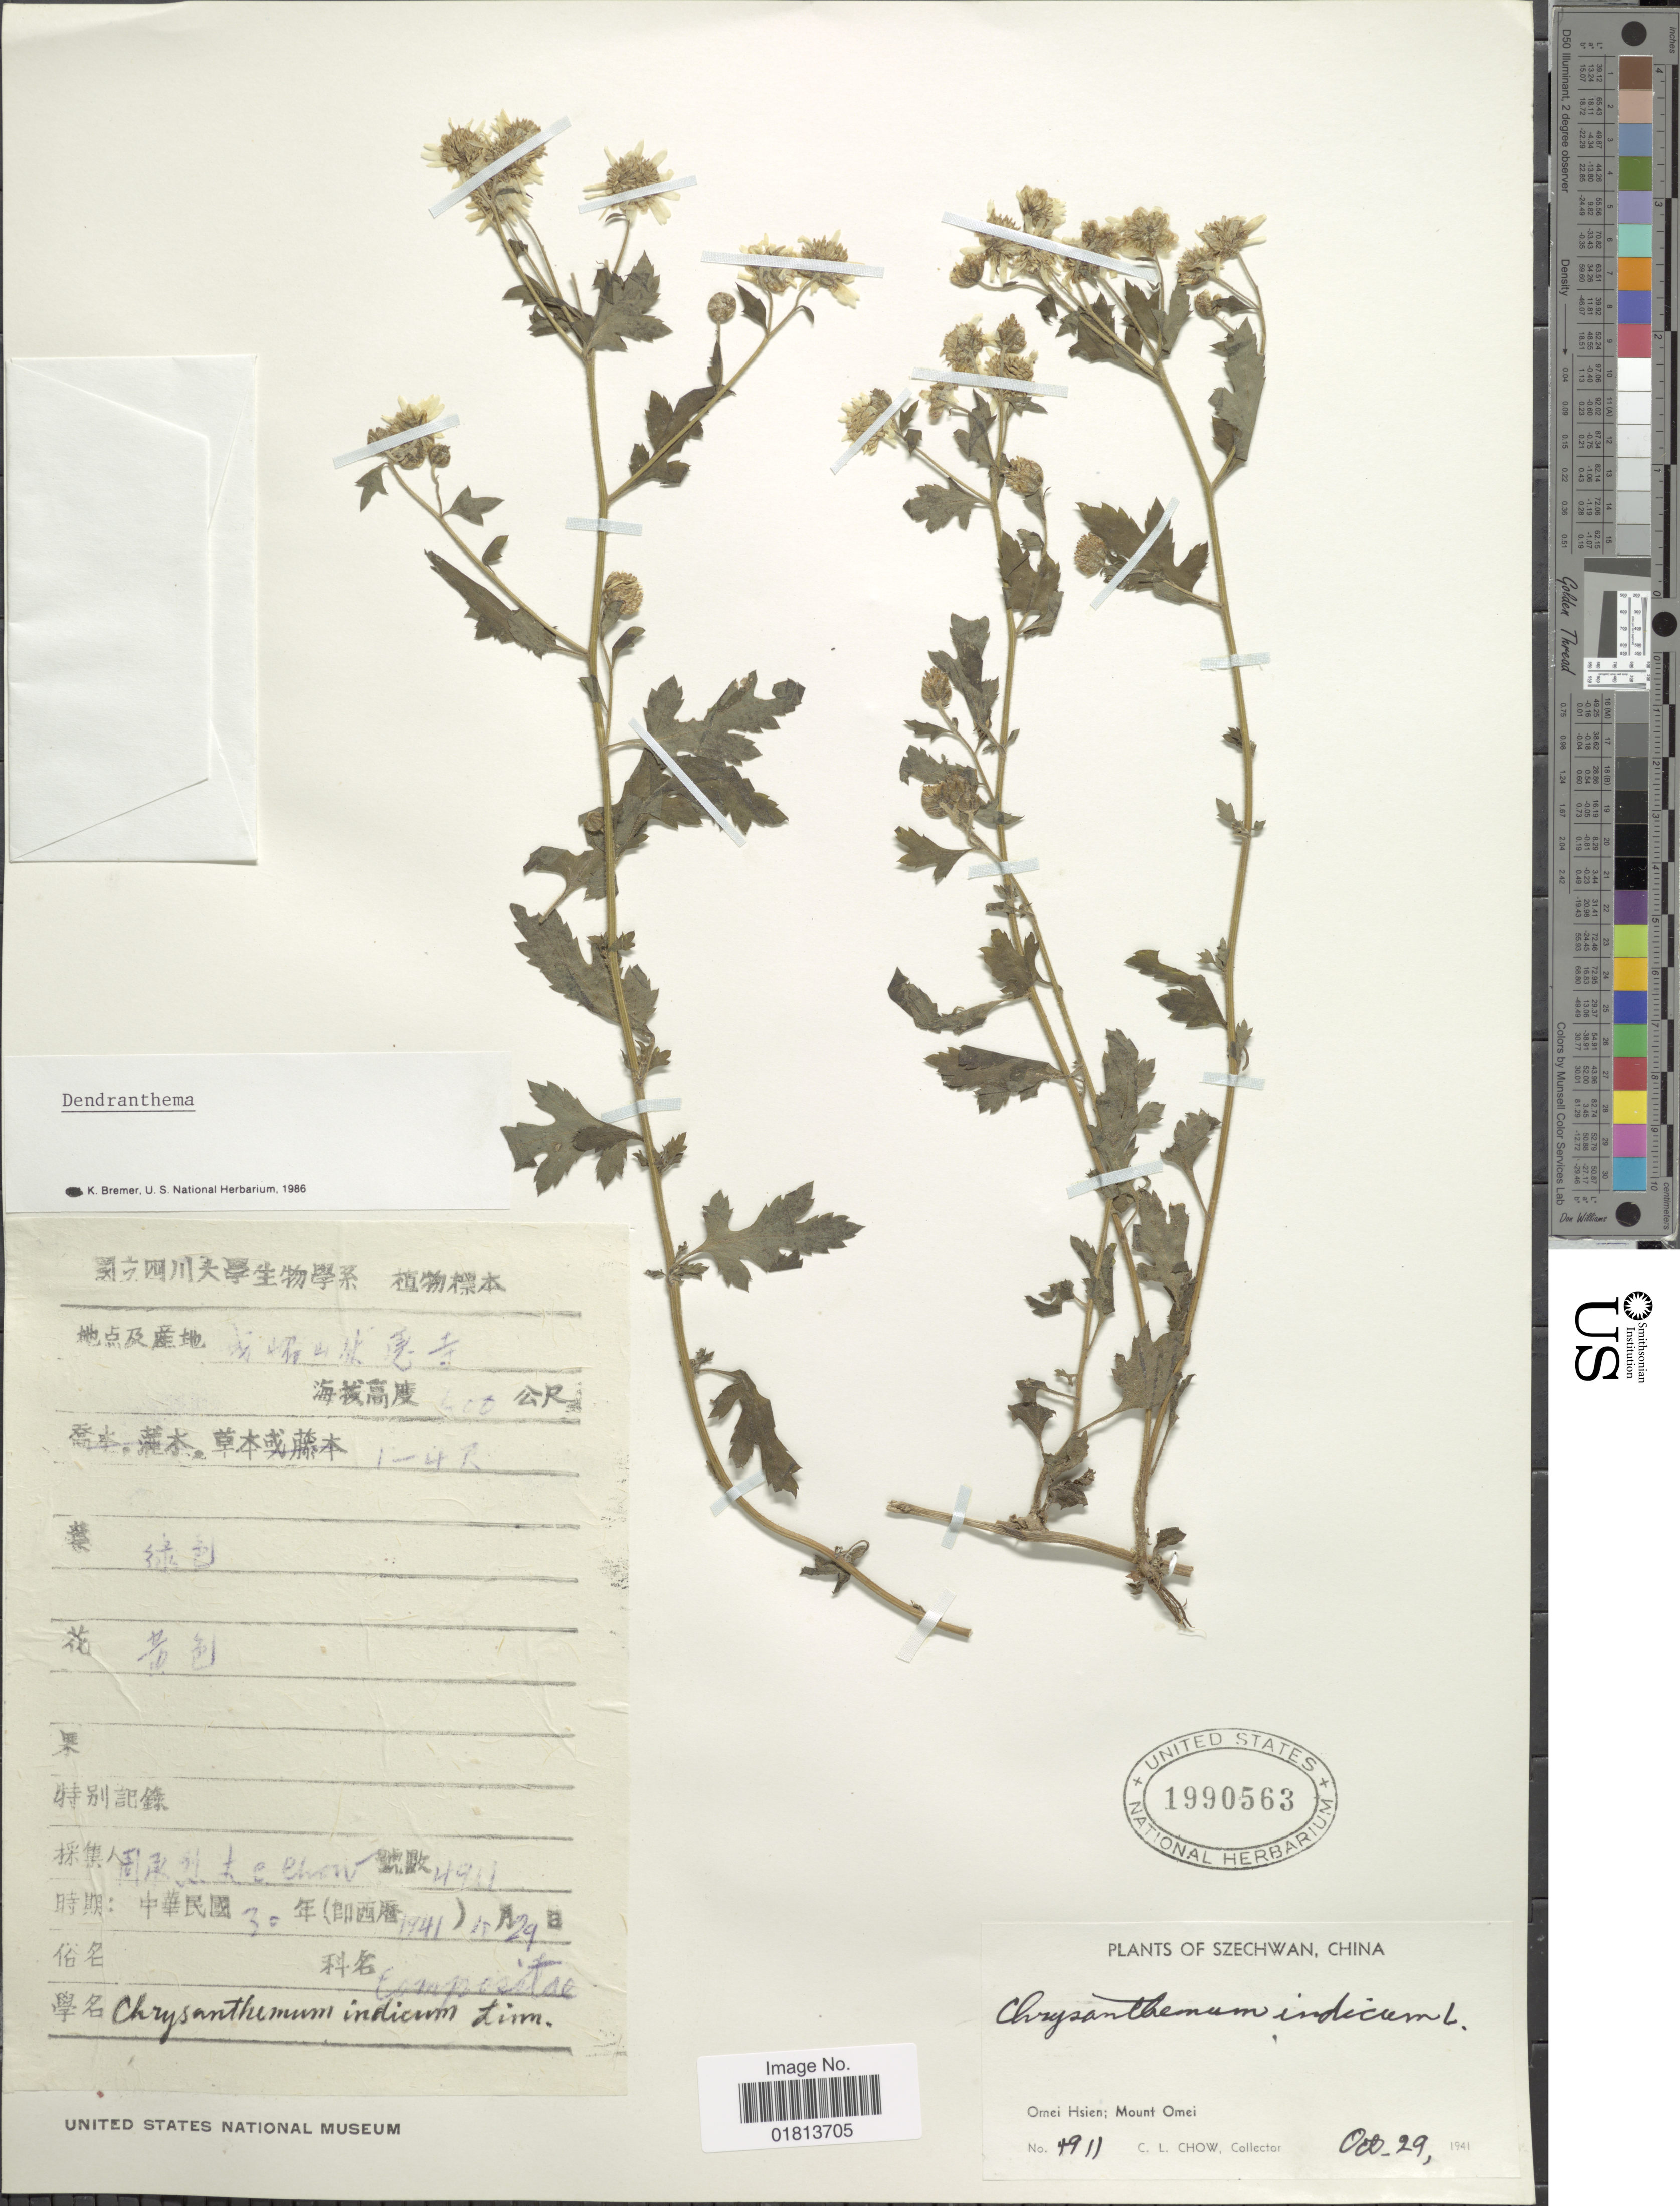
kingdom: Plantae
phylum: Tracheophyta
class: Magnoliopsida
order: Asterales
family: Asteraceae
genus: Dendranthema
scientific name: Dendranthema indicum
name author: (L.) Des Moul.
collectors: C. Chow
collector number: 4911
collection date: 1941-10-29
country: China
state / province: Sichuan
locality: Szechwan, China, Omei Hsien: Mount Omei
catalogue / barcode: US 1990563